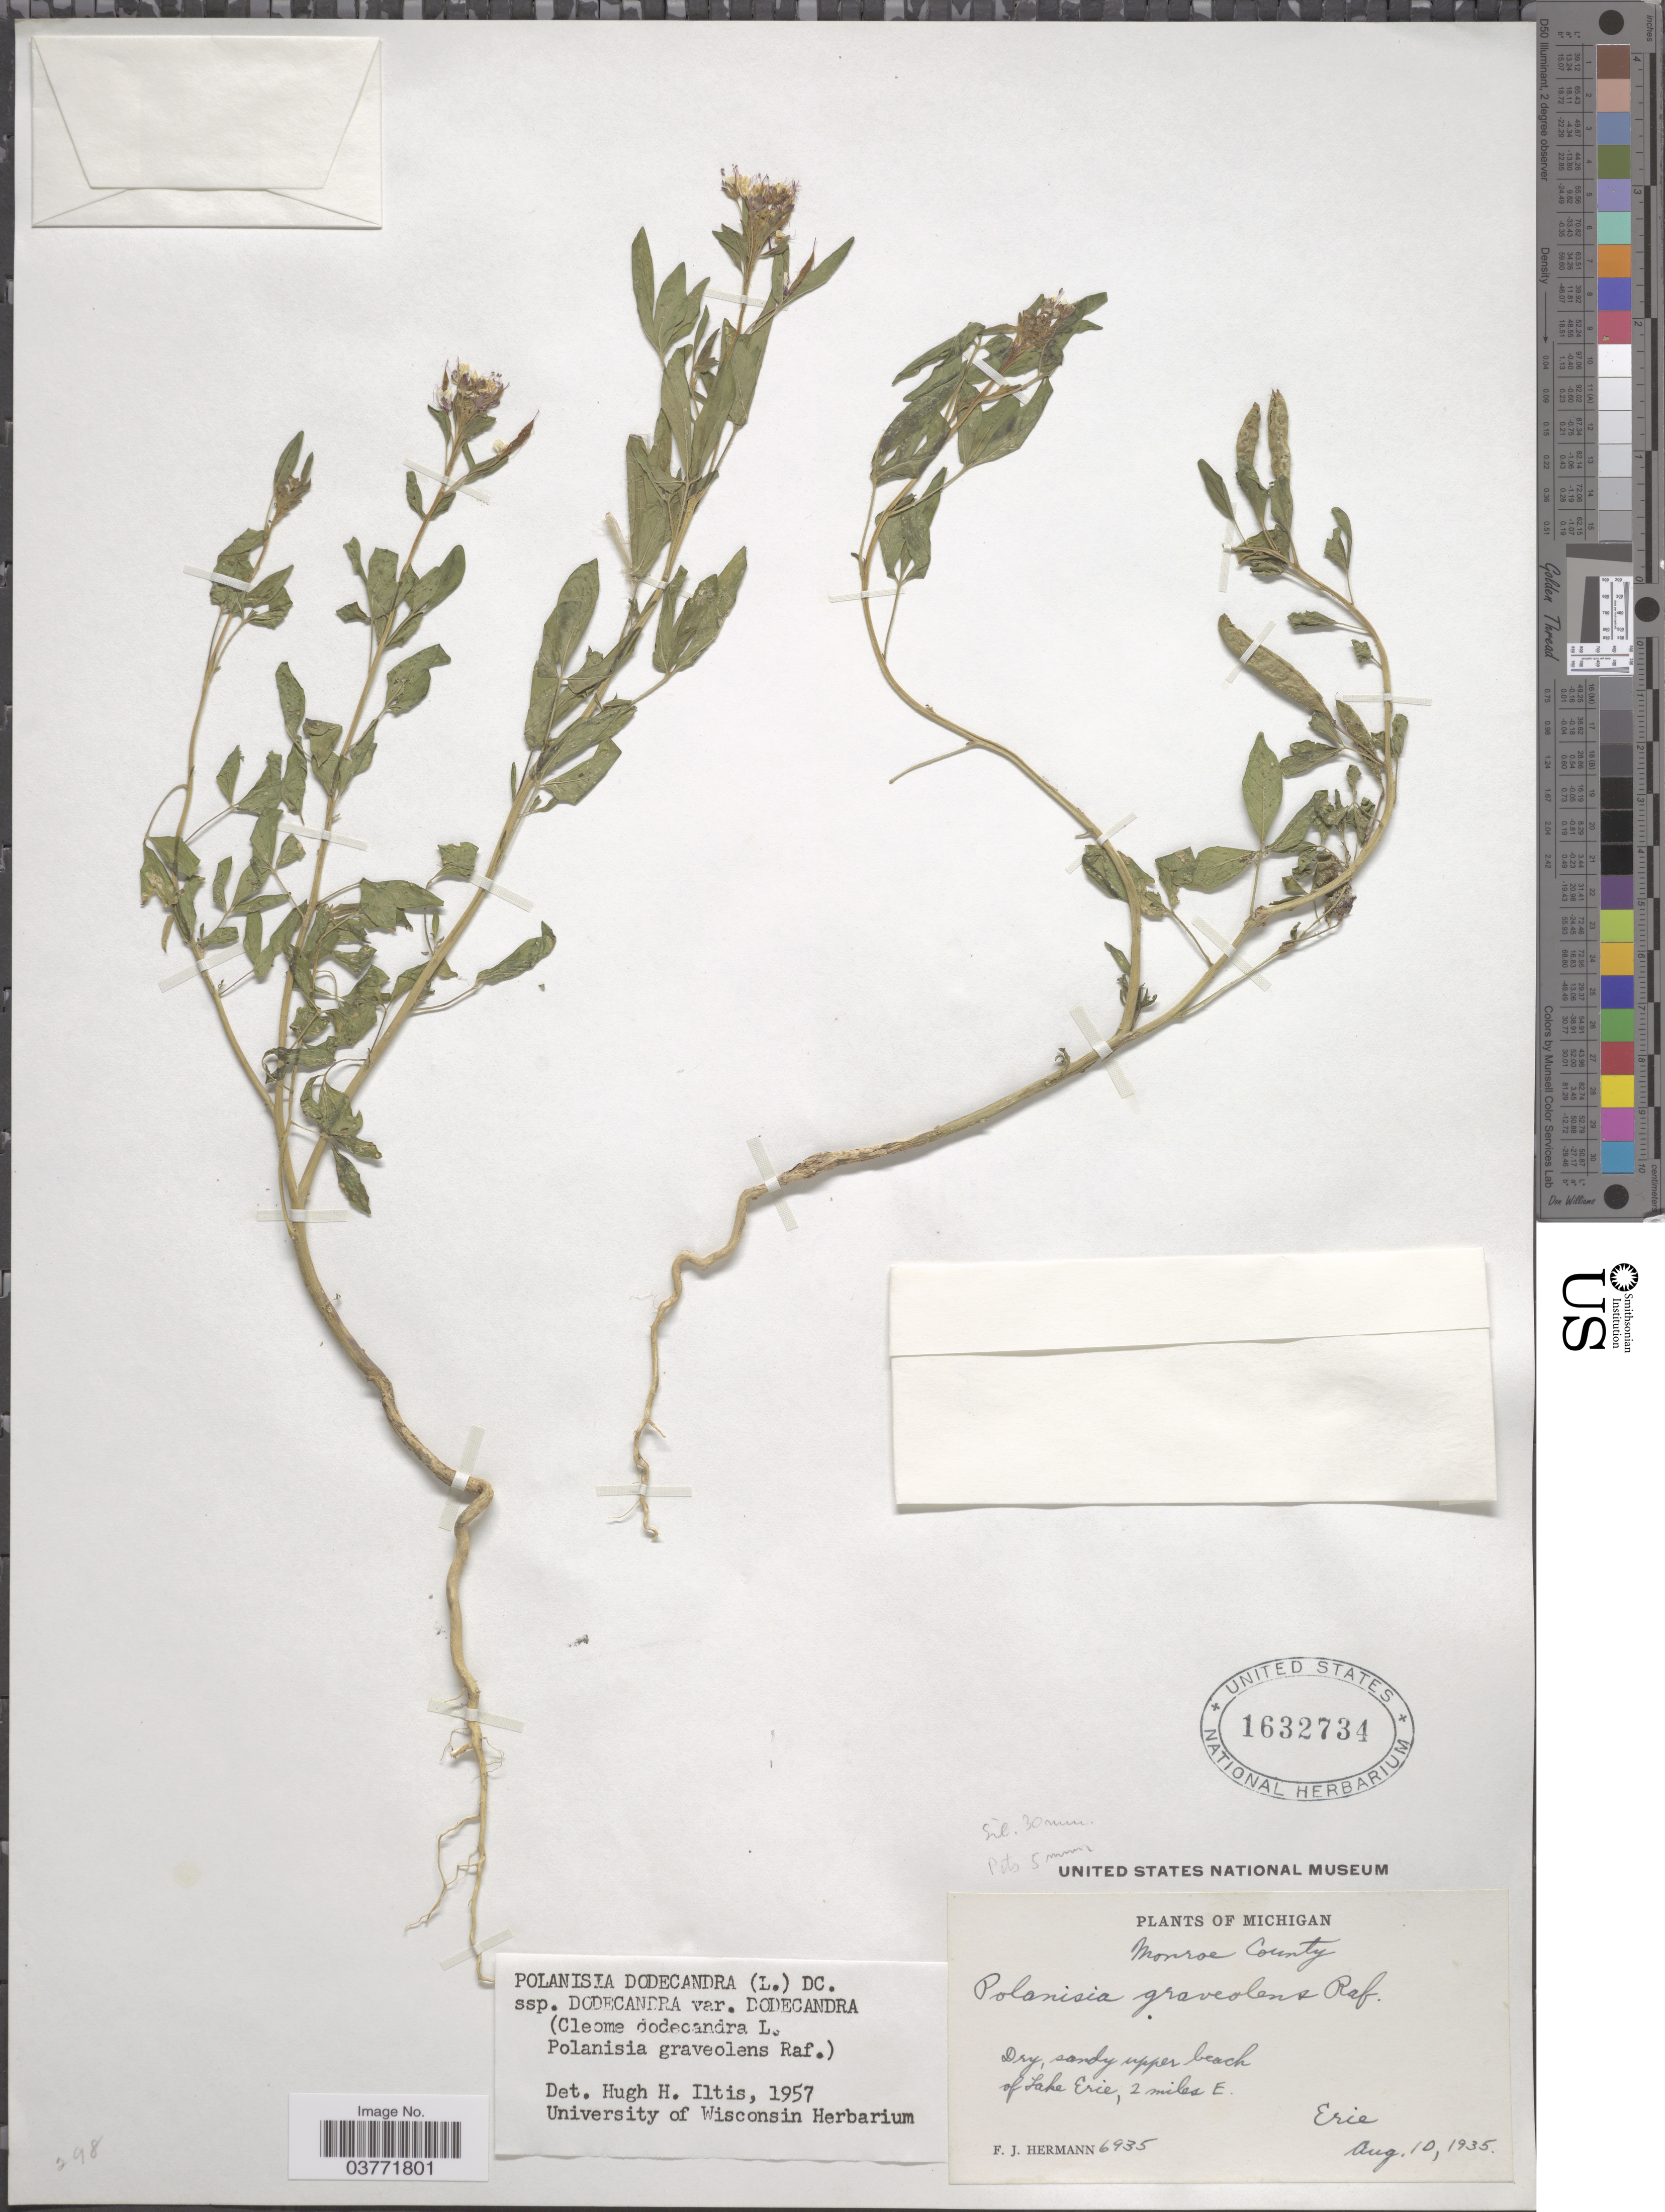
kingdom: Plantae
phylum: Tracheophyta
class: Magnoliopsida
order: Brassicales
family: Cleomaceae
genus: Polanisia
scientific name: Polanisia dodecandra subsp. dodecandra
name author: (L.) DC.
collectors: F. J. Hermann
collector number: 6935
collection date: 1935-08-10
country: United States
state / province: Michigan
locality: Monroe County. Dry, sandy upper beach of Lake Erie, 2 miles E. Erie.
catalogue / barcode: US 1632734